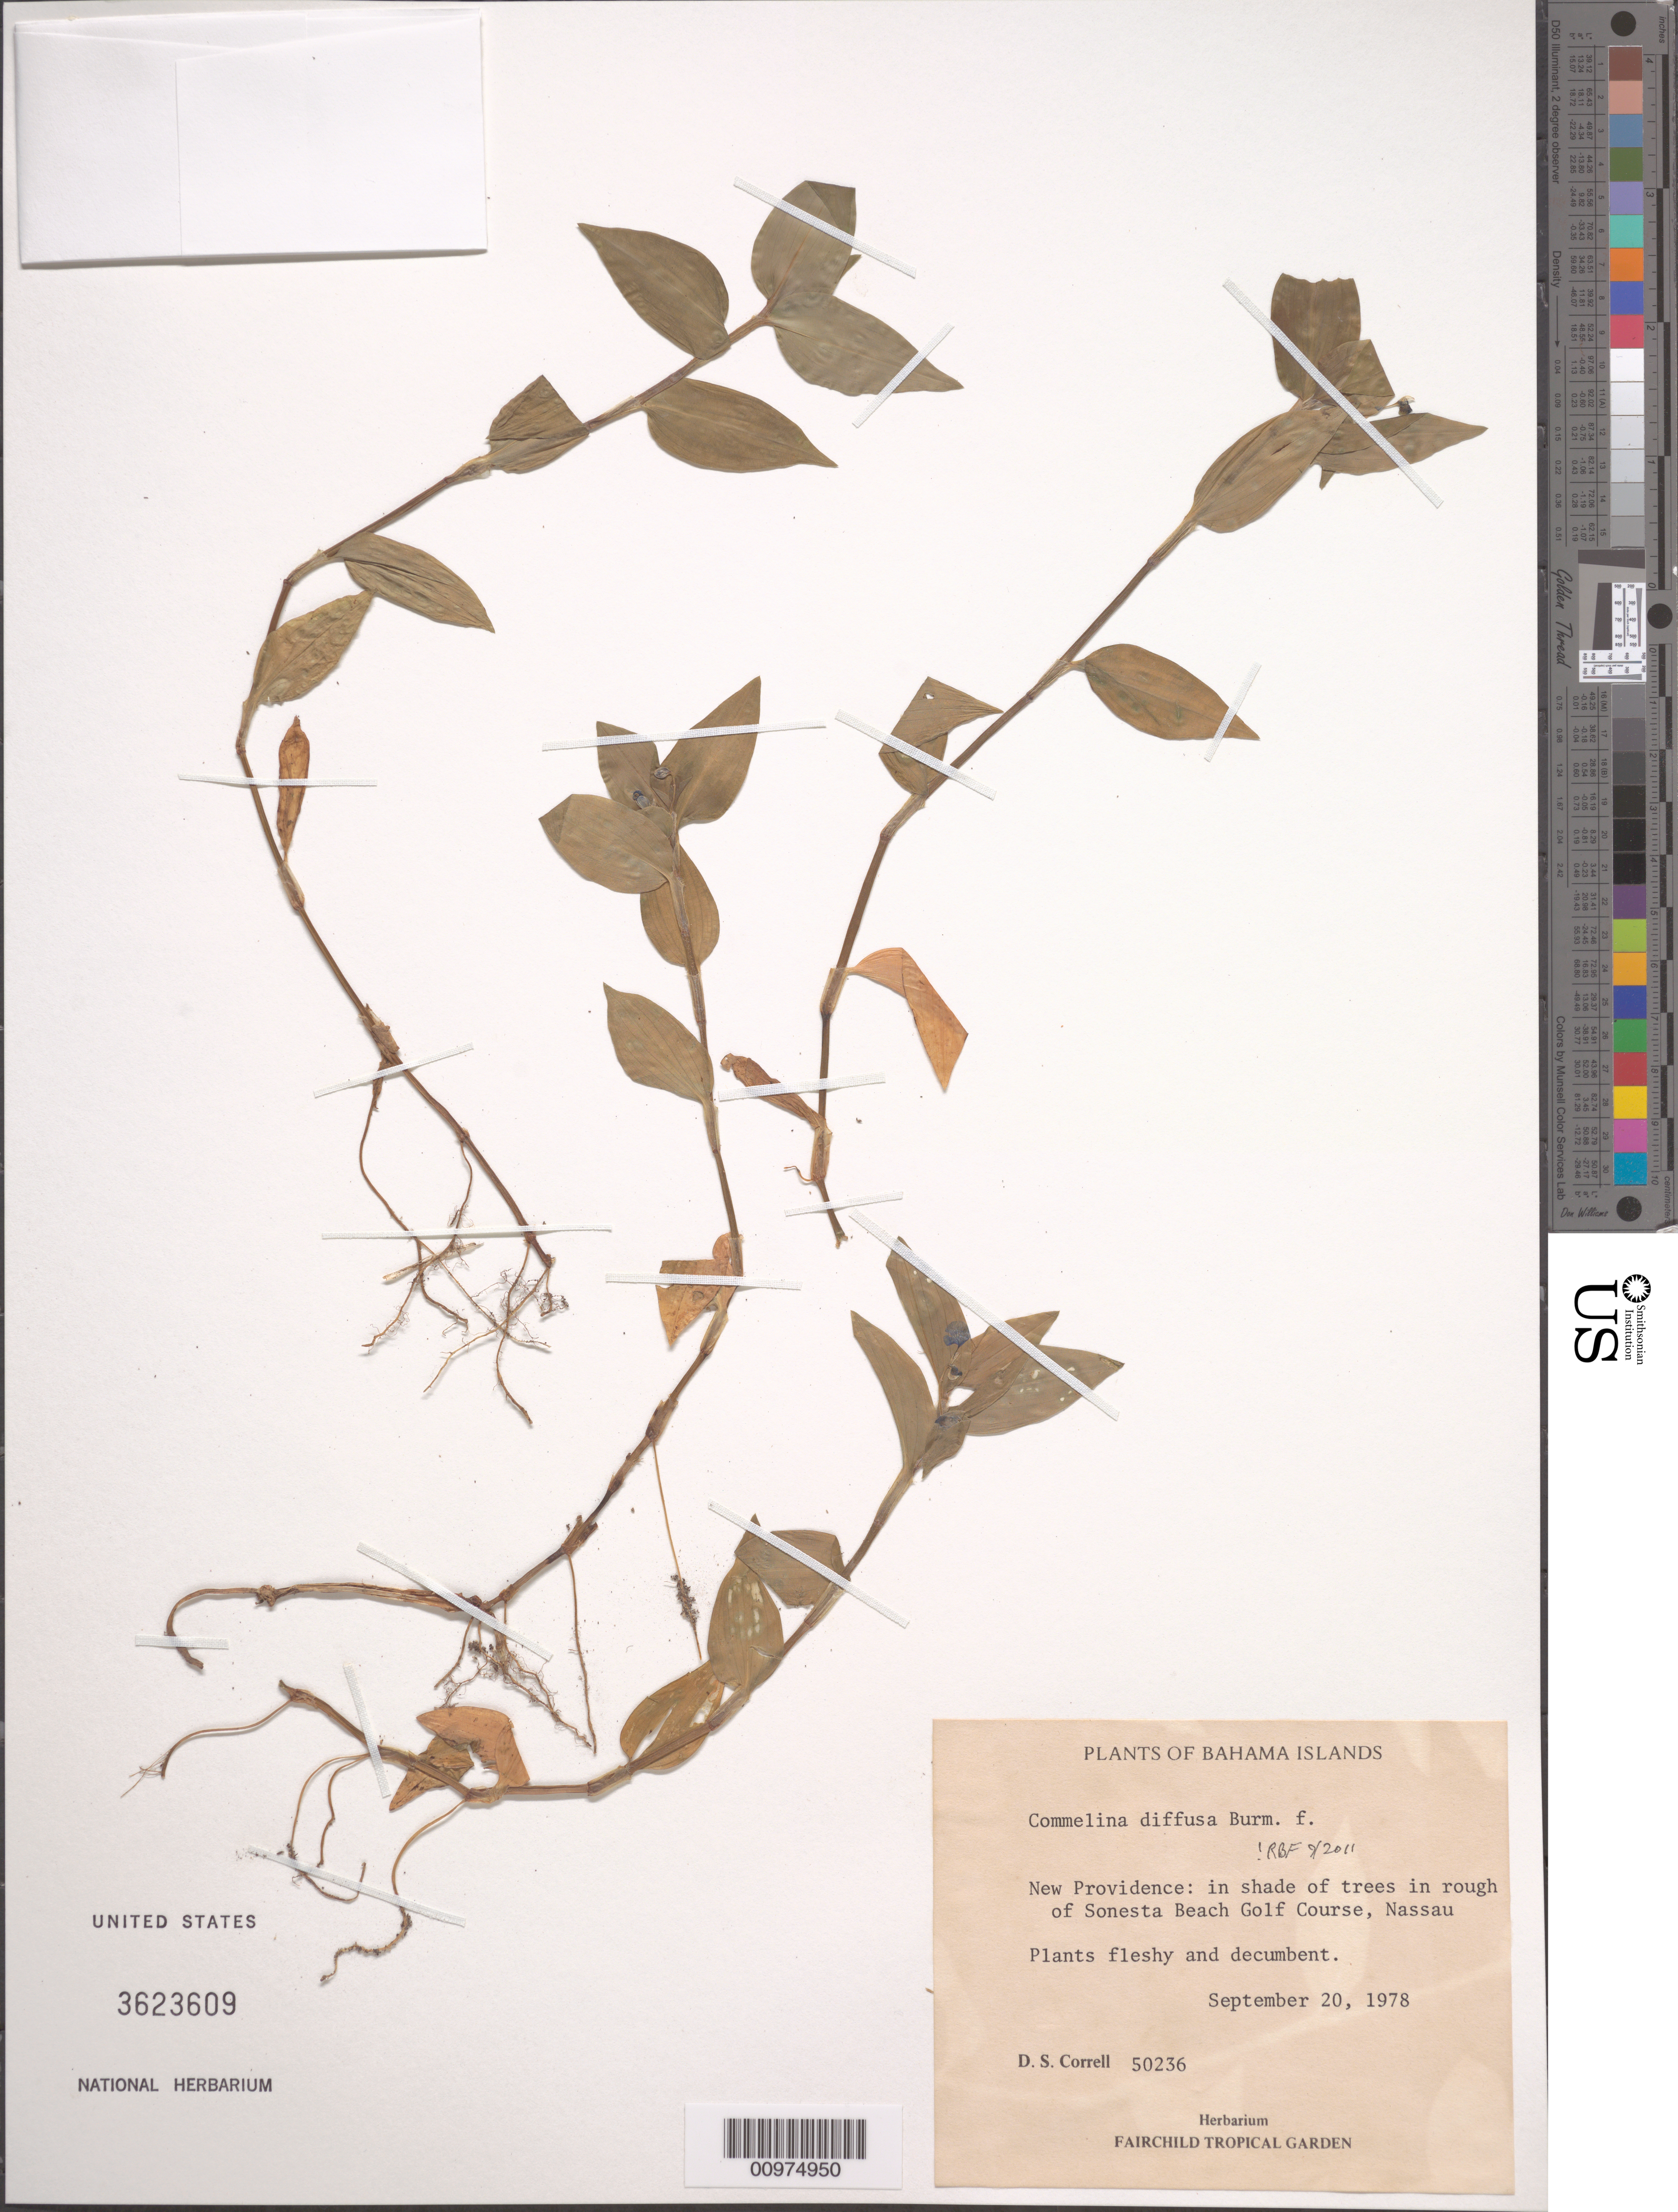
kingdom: Plantae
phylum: Tracheophyta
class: Liliopsida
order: Commelinales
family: Commelinaceae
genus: Commelina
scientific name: Commelina diffusa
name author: Burm. f.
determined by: Faden, Robert B., (US), Smithsonian Institution - National Museum of Natural History (UNITED STATES)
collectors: D. S. Correll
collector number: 50236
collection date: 1978-09-20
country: Bahamas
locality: New Providence: Nassau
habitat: in shade of trees in rough of Sonesta Beach Golf Course,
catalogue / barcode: US 3623609